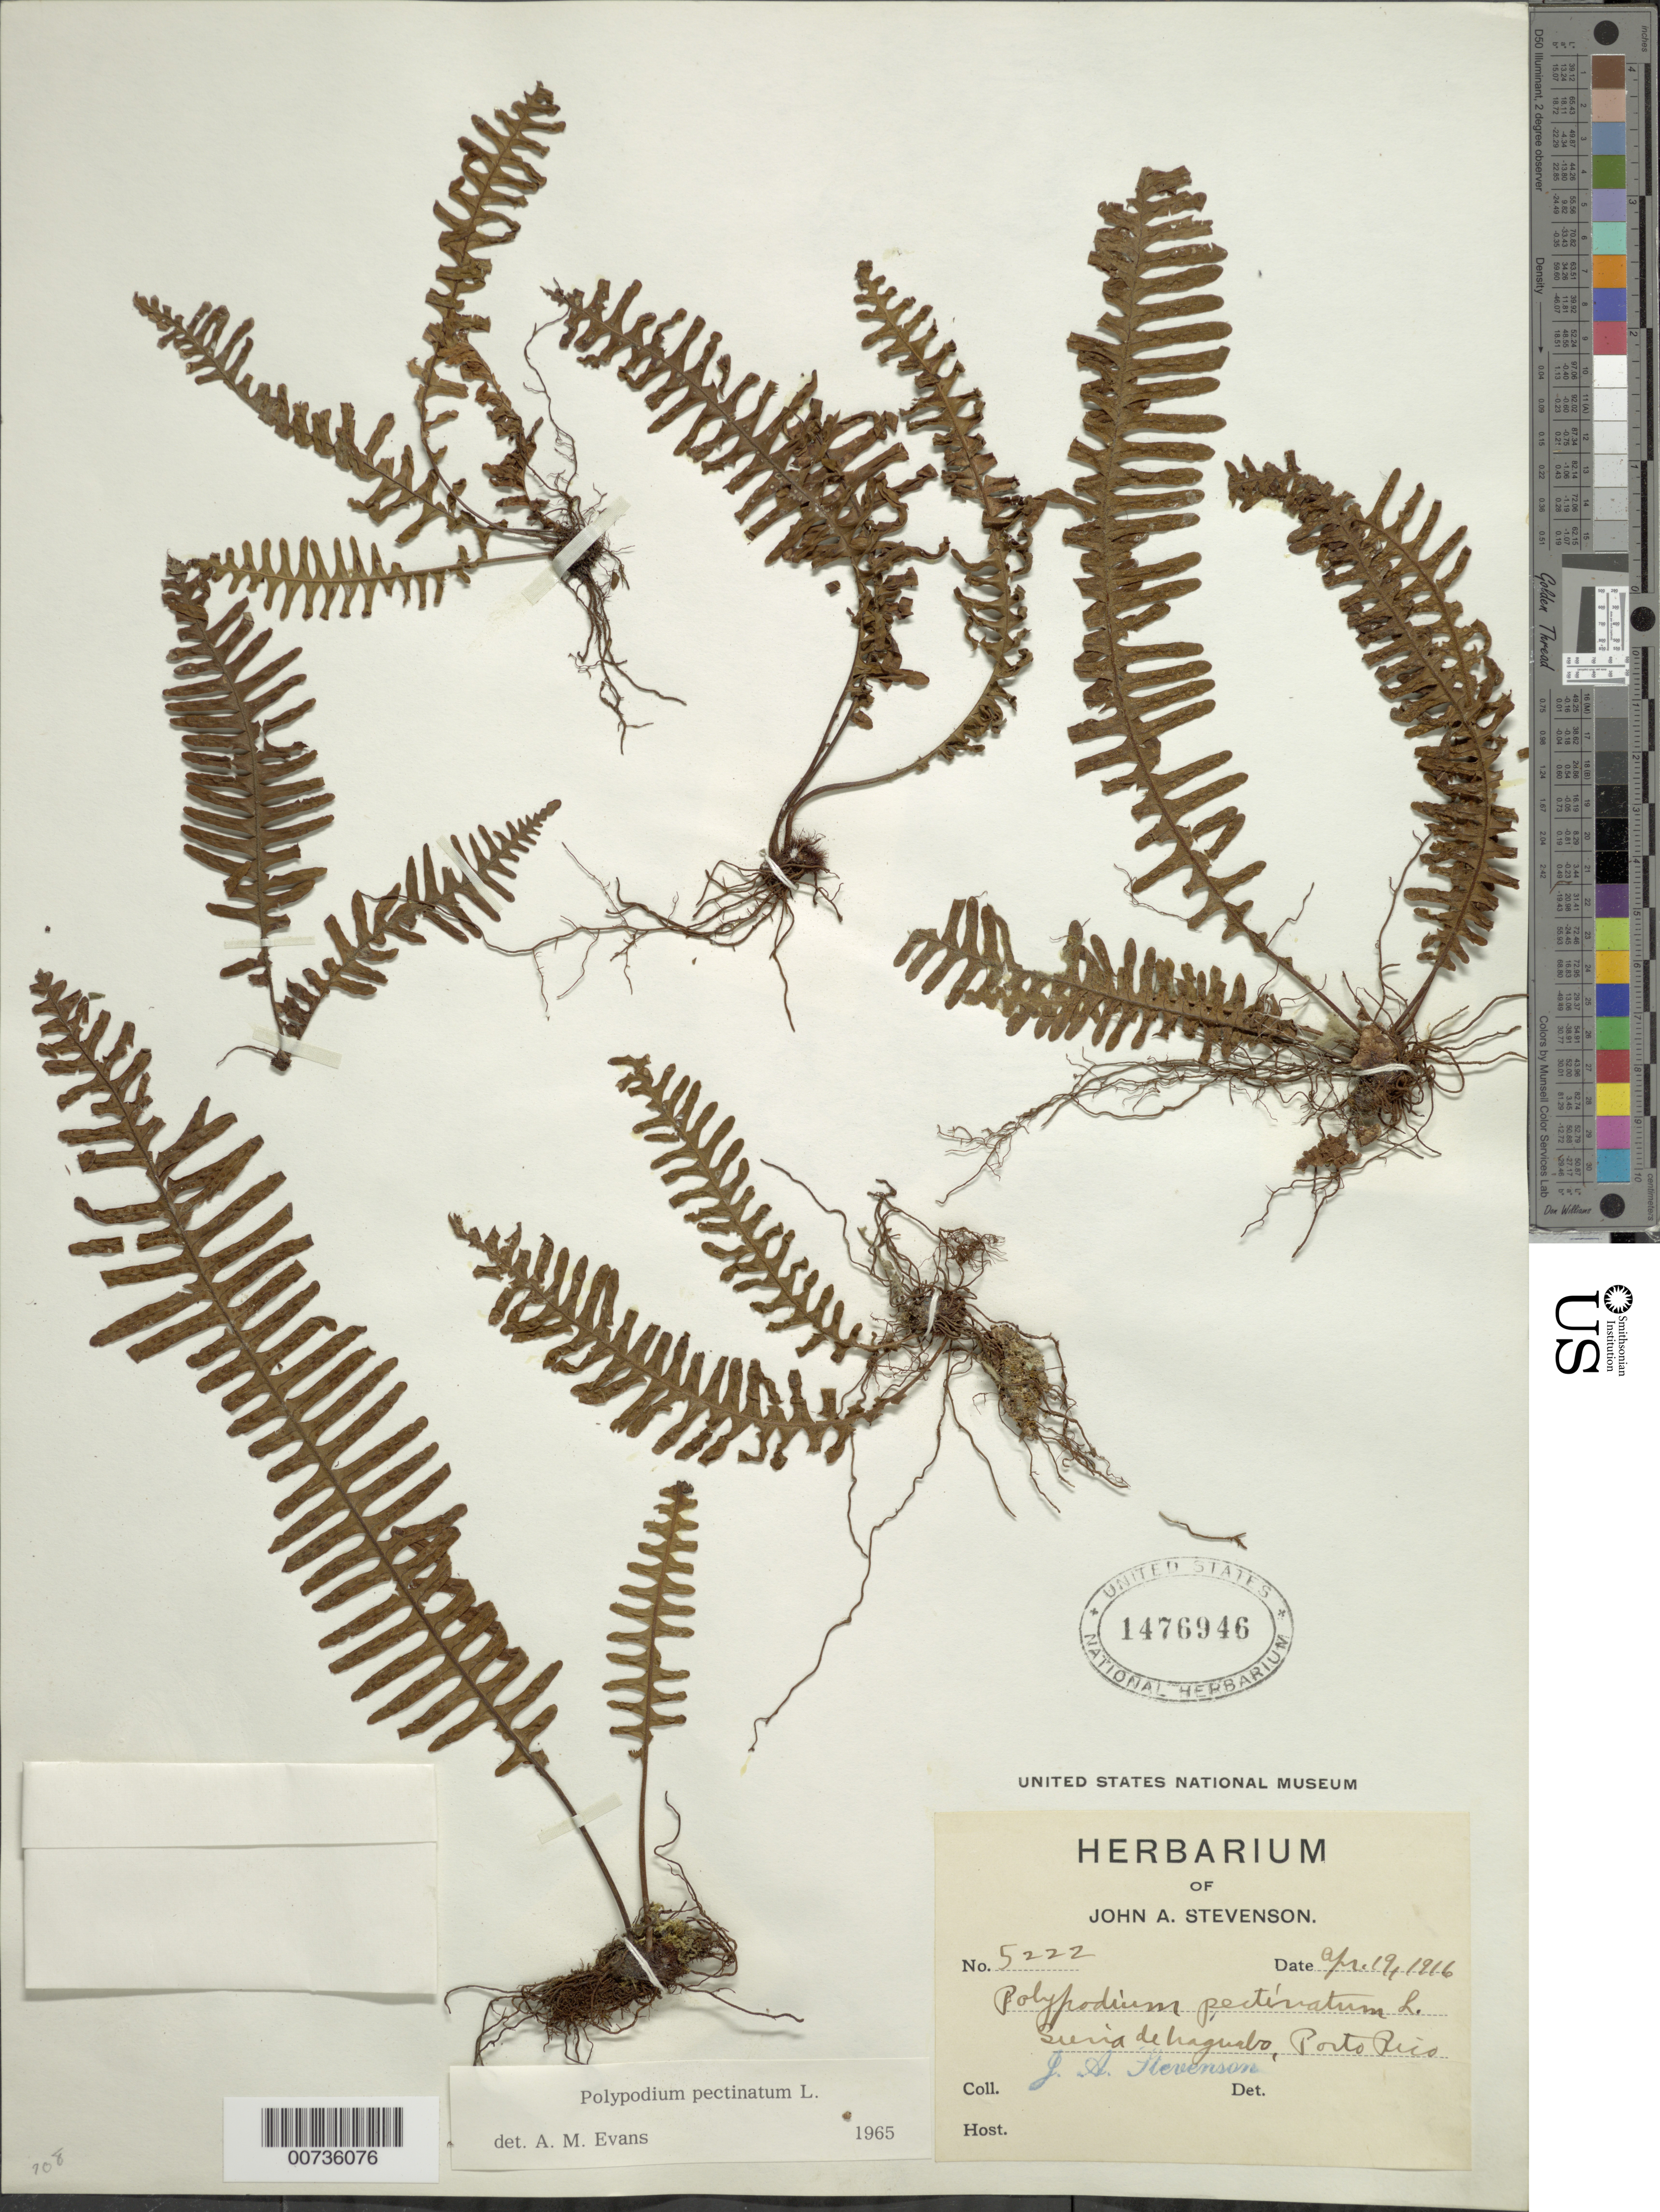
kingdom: Plantae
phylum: Tracheophyta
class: Polypodiopsida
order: Polypodiales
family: Polypodiaceae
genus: Pecluma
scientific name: Pecluma pectinata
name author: (L.) M.G. Price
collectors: J. Stevenson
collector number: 5222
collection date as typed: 19 Apr 1916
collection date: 1916-04-19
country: Puerto Rico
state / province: Naguabo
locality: Sierra de Naguabo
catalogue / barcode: US 1476946